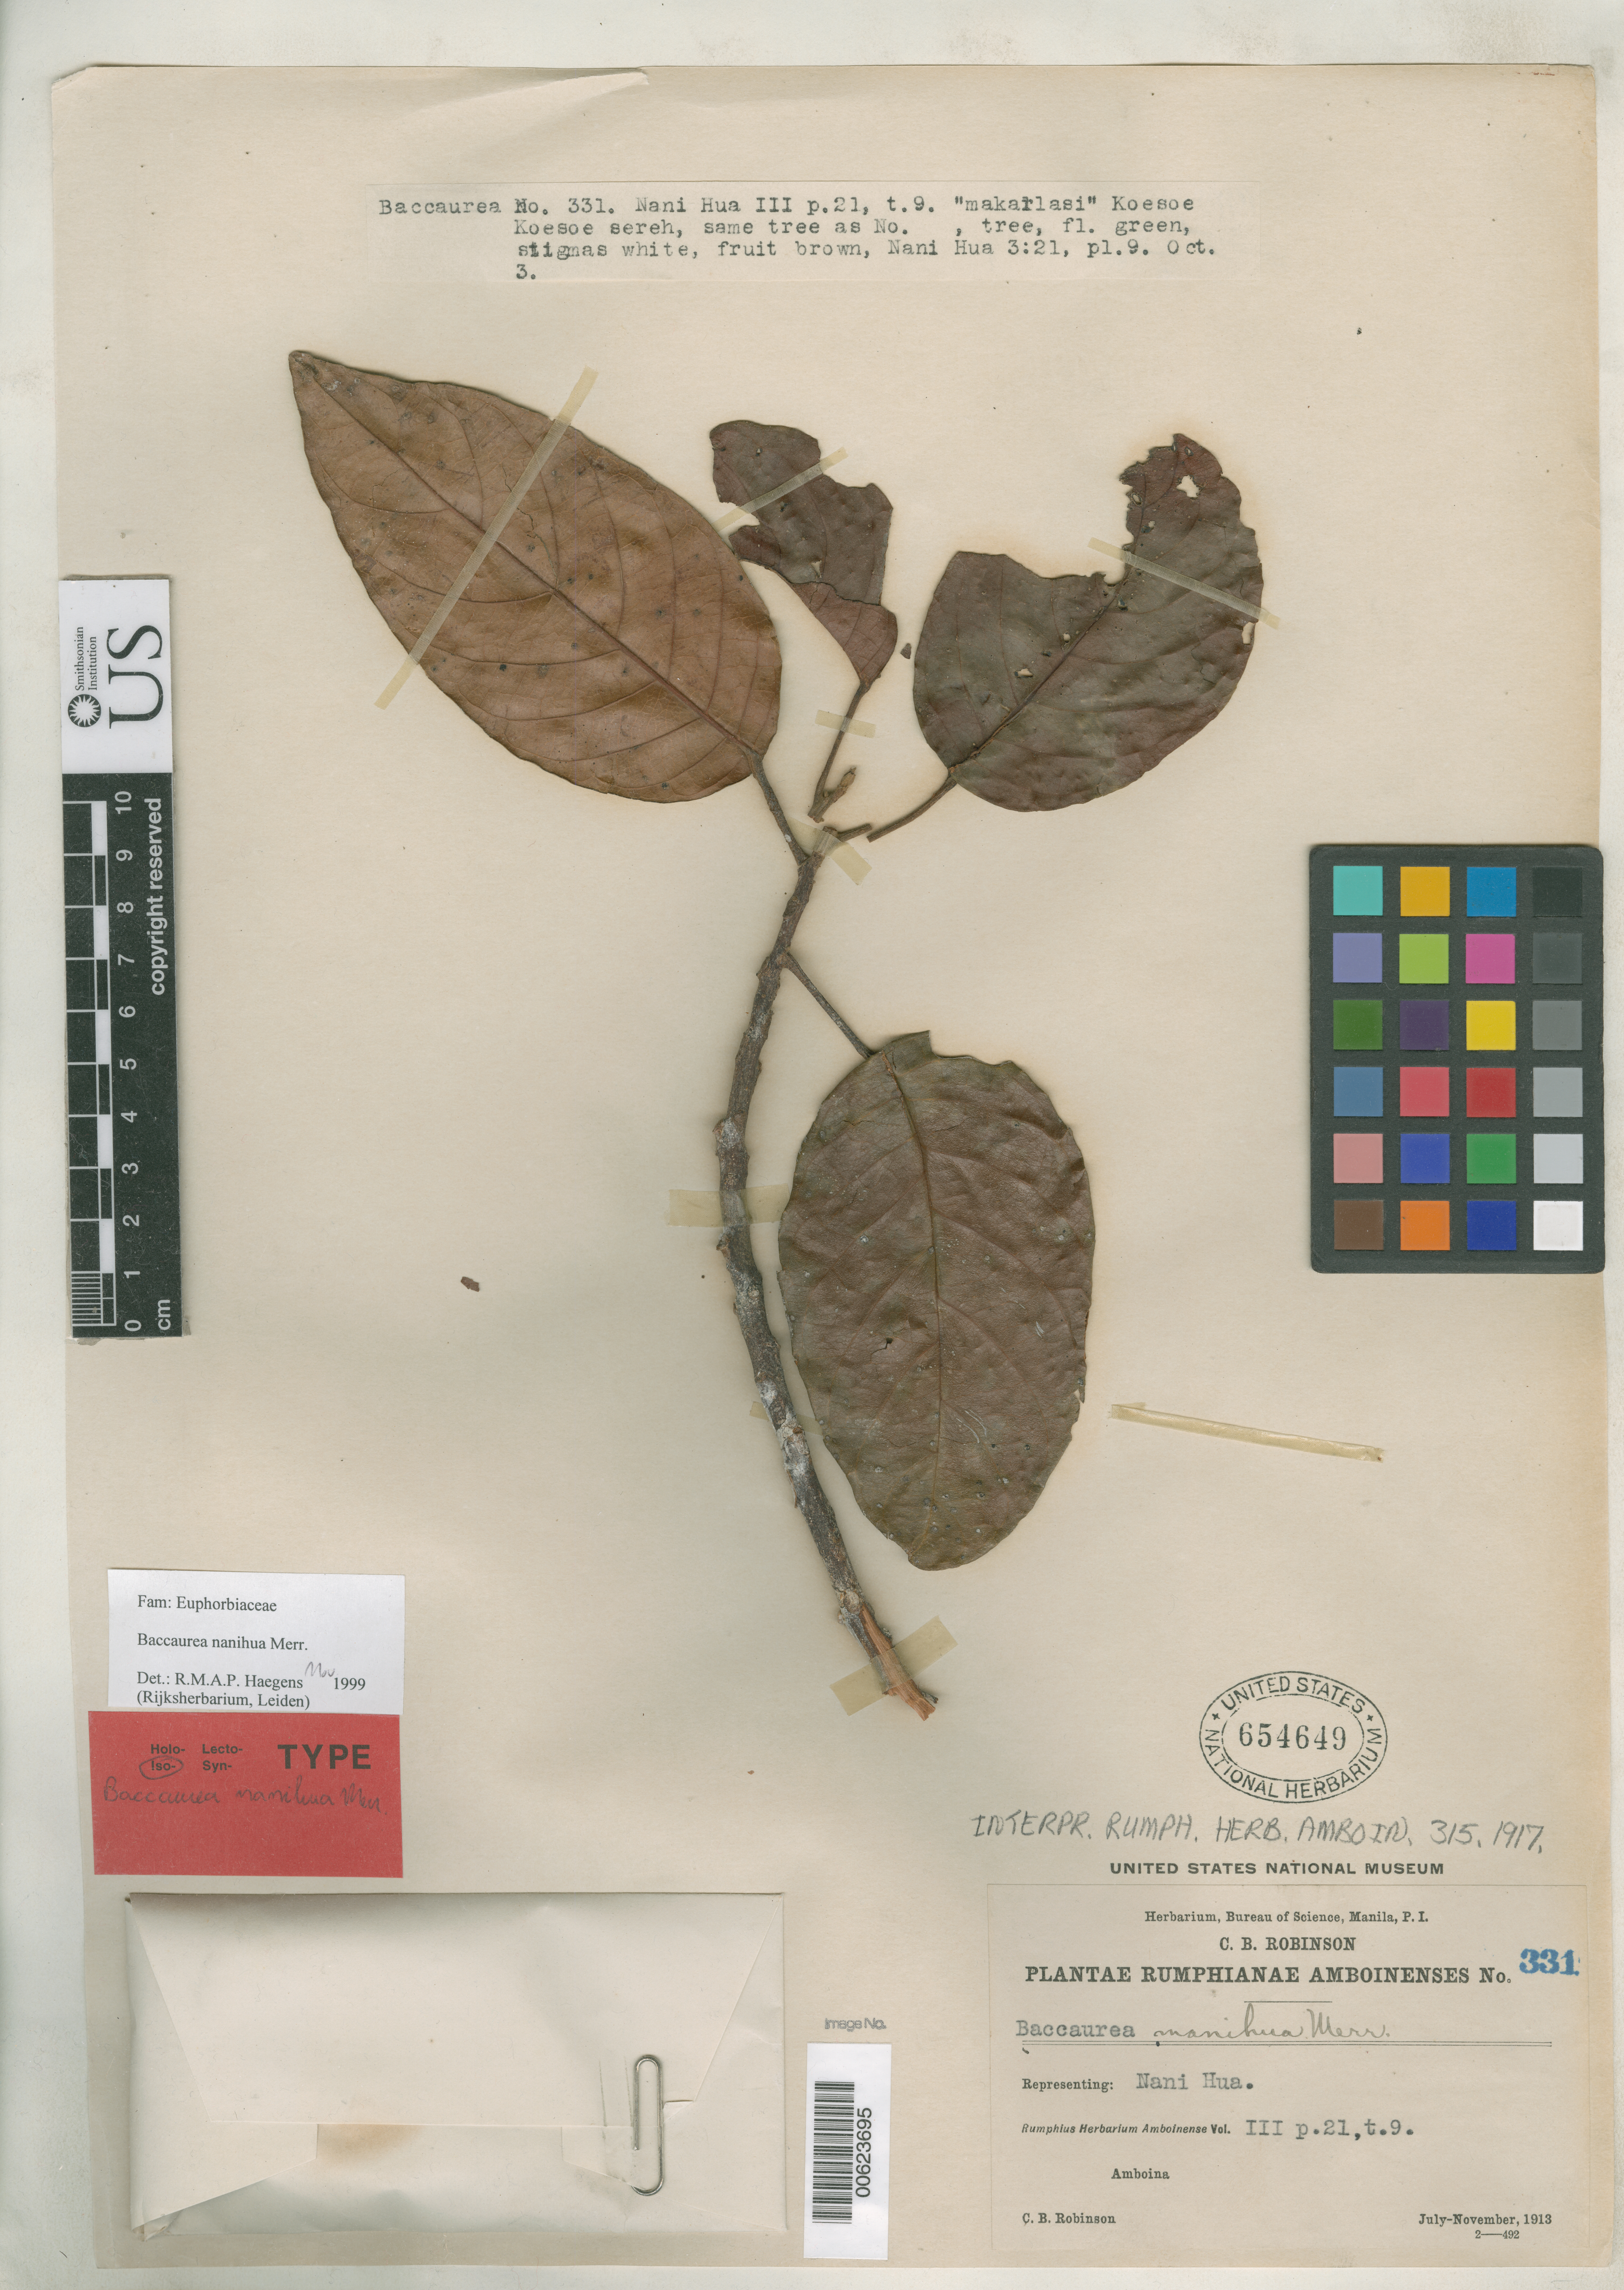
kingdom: Plantae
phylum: Tracheophyta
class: Magnoliopsida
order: Malpighiales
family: Phyllanthaceae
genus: Baccaurea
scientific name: Baccaurea nanihua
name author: Merr.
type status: Isotype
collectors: C. Robinson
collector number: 331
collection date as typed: Jul 1913 to -- Nov 1913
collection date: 1913-07/1913-11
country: Indonesia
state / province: Maluku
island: Amboina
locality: Nani Hua.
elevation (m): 200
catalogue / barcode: US 654649